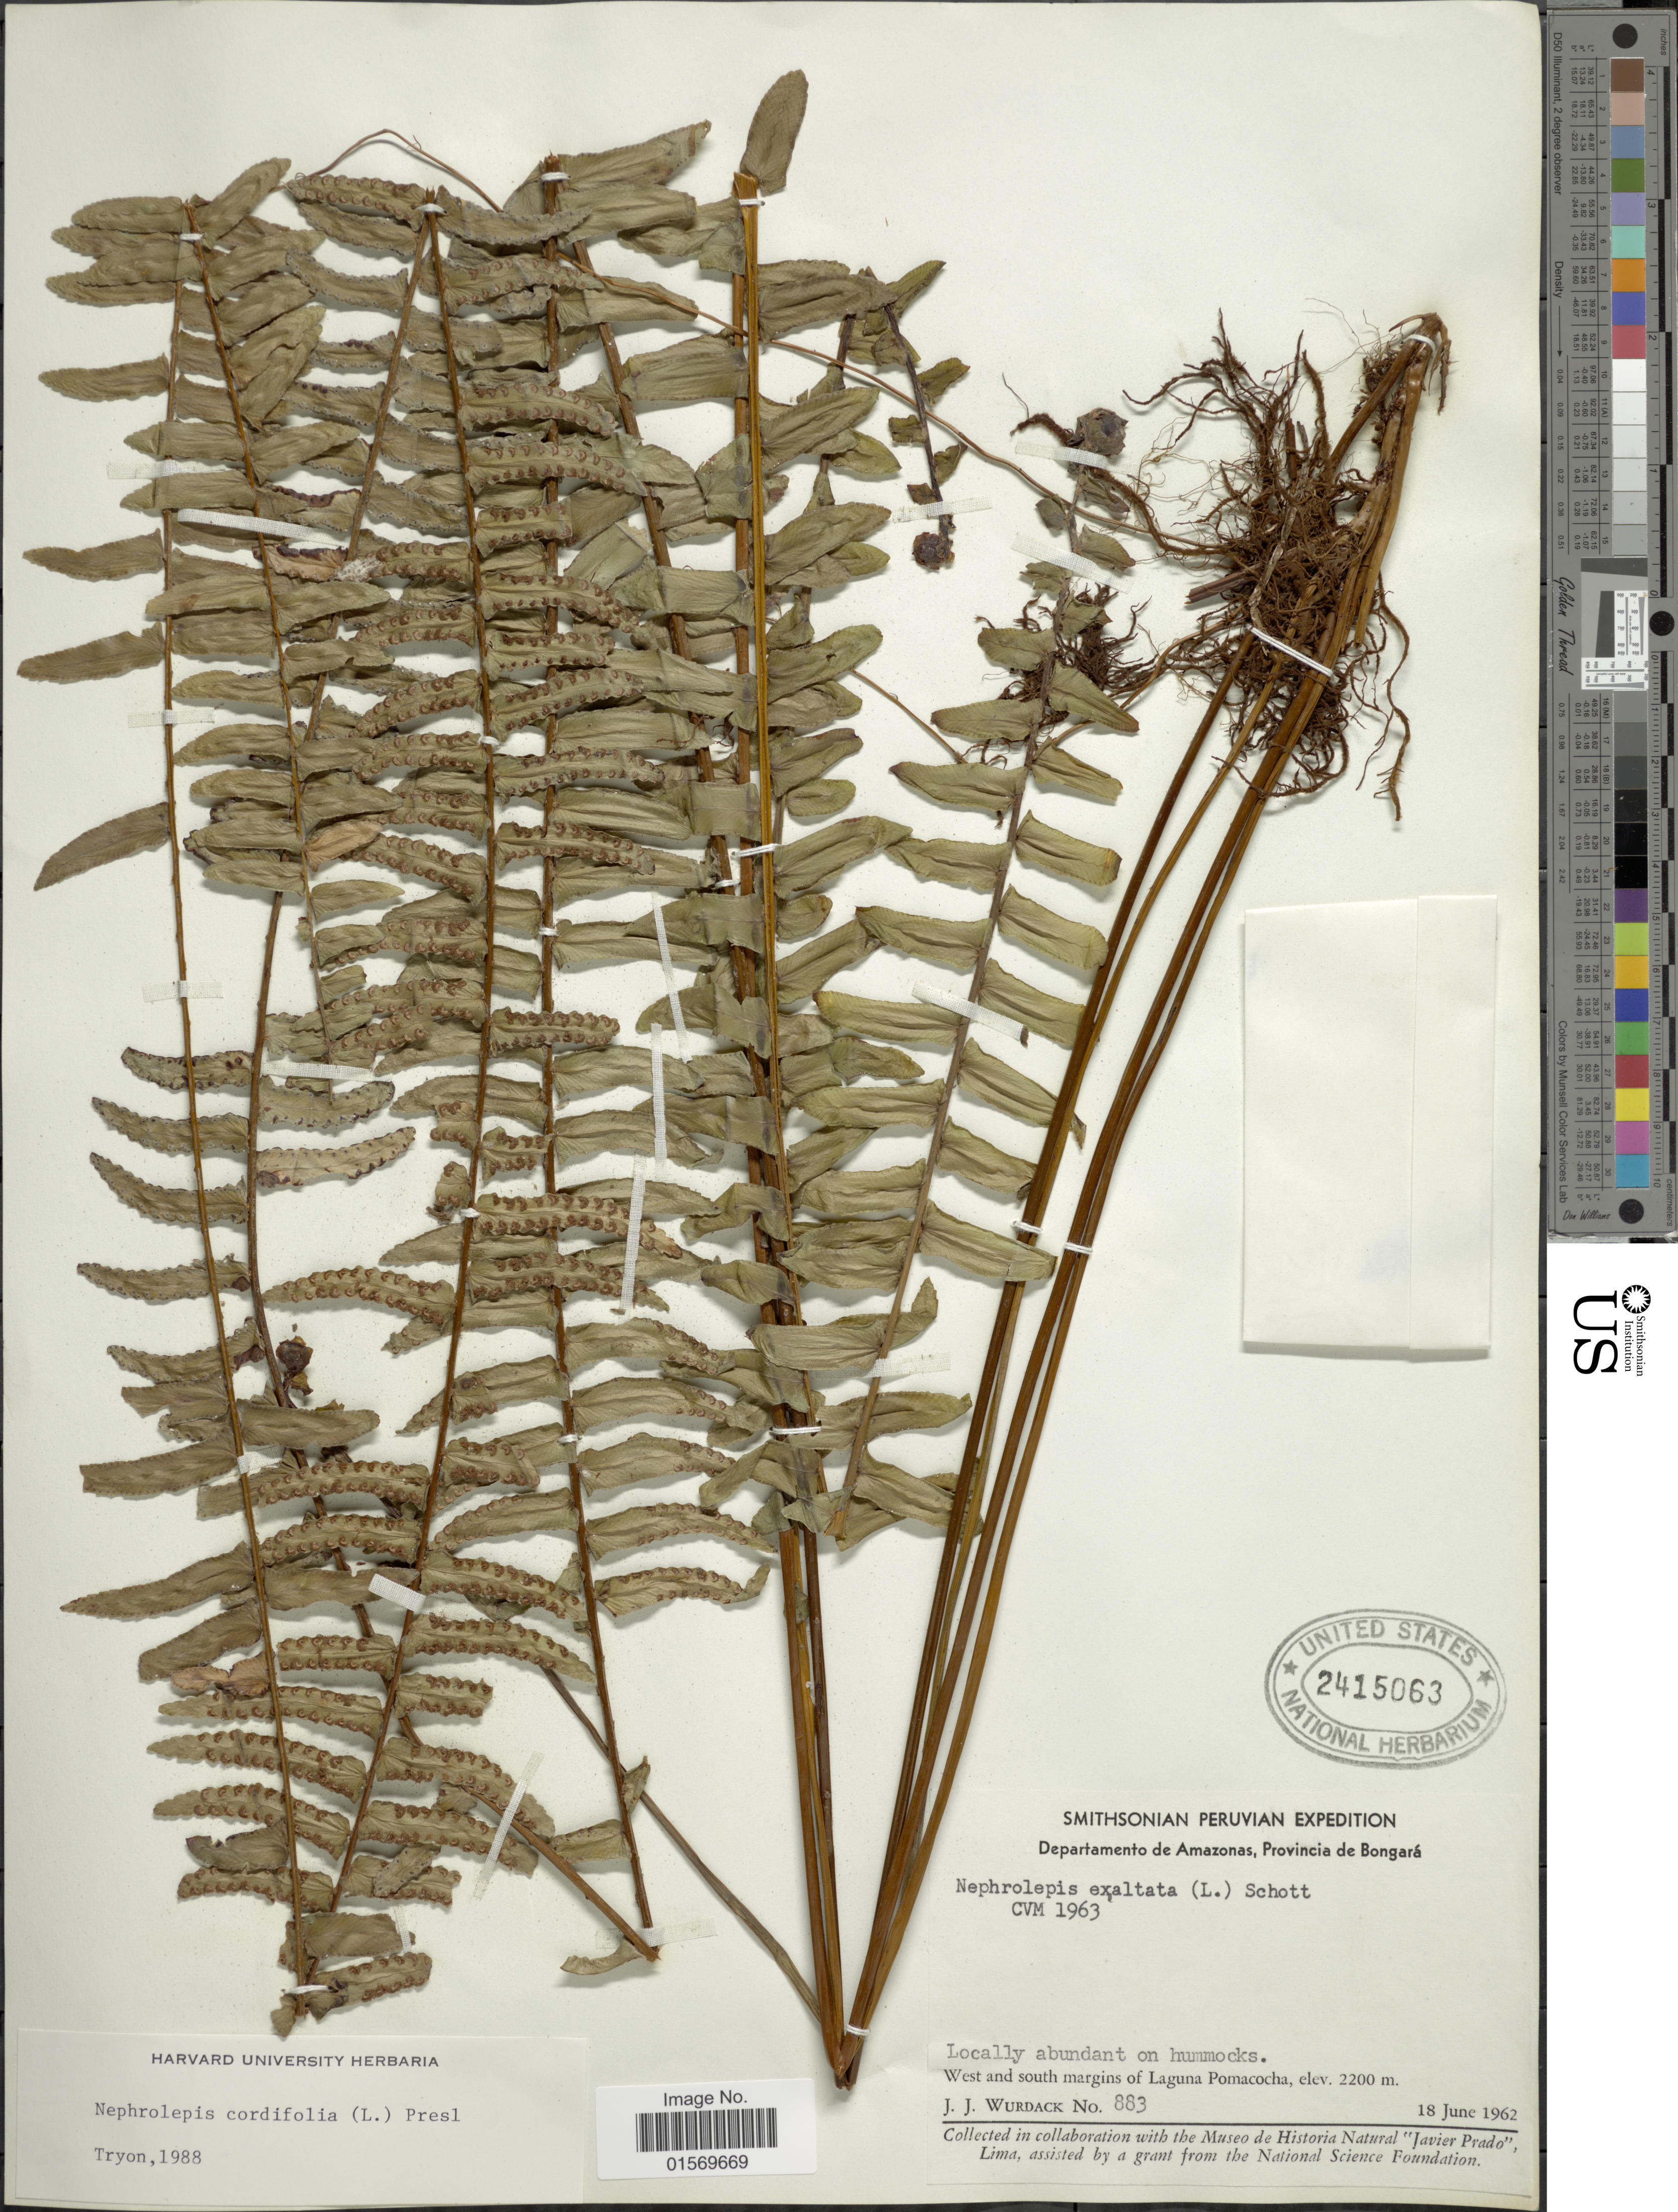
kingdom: Plantae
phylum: Tracheophyta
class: Polypodiopsida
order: Polypodiales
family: Nephrolepidaceae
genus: Nephrolepis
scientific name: Nephrolepis cordifolia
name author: (L.) C. Presl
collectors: J. J. Wurdack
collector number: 883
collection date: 1962-06-18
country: Peru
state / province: Amazonas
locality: Provincia de Bongara, west and south margins of Laguna Pomacocha.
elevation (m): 2200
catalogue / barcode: US 2415063